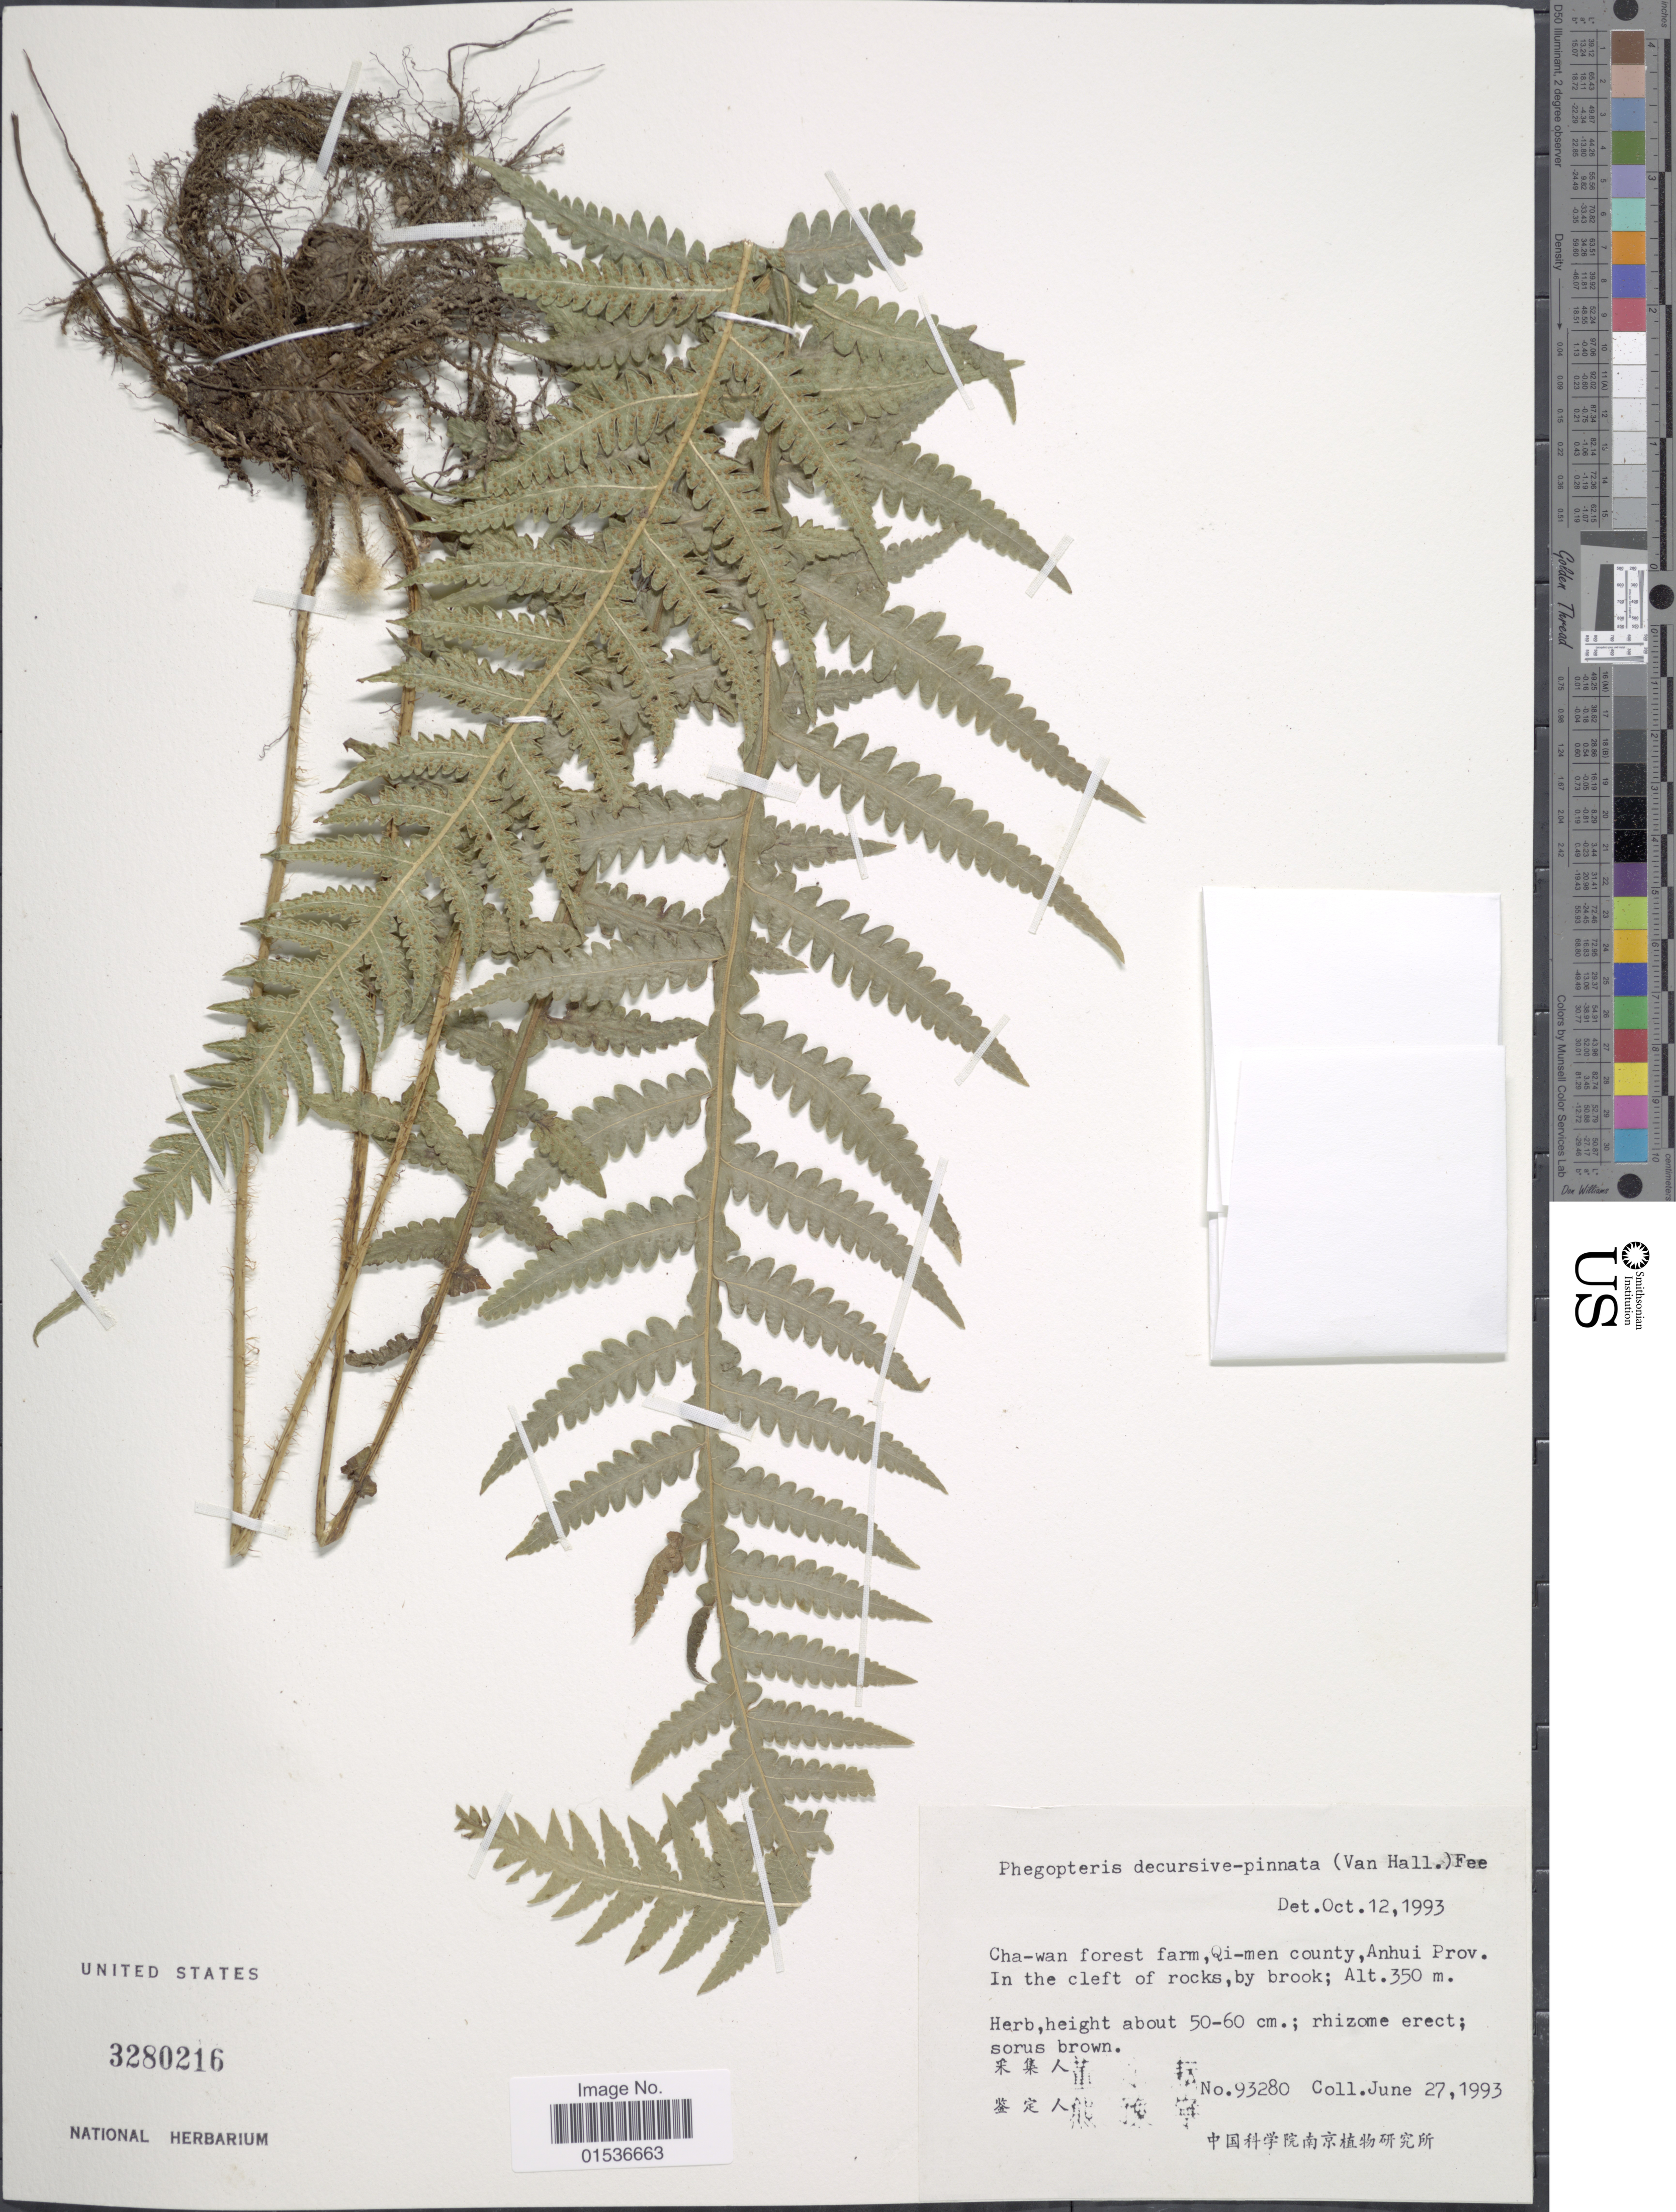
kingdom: Plantae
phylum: Tracheophyta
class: Polypodiopsida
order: Polypodiales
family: Thelypteridaceae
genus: Phegopteris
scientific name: Phegopteris decursivepinnata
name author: (H.C. Hall) Fée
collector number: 93280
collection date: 1993-06-27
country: China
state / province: Anhui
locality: Cha-wan forest farm, Qi-men county, Anhui Prov.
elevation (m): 350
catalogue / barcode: US 3280216